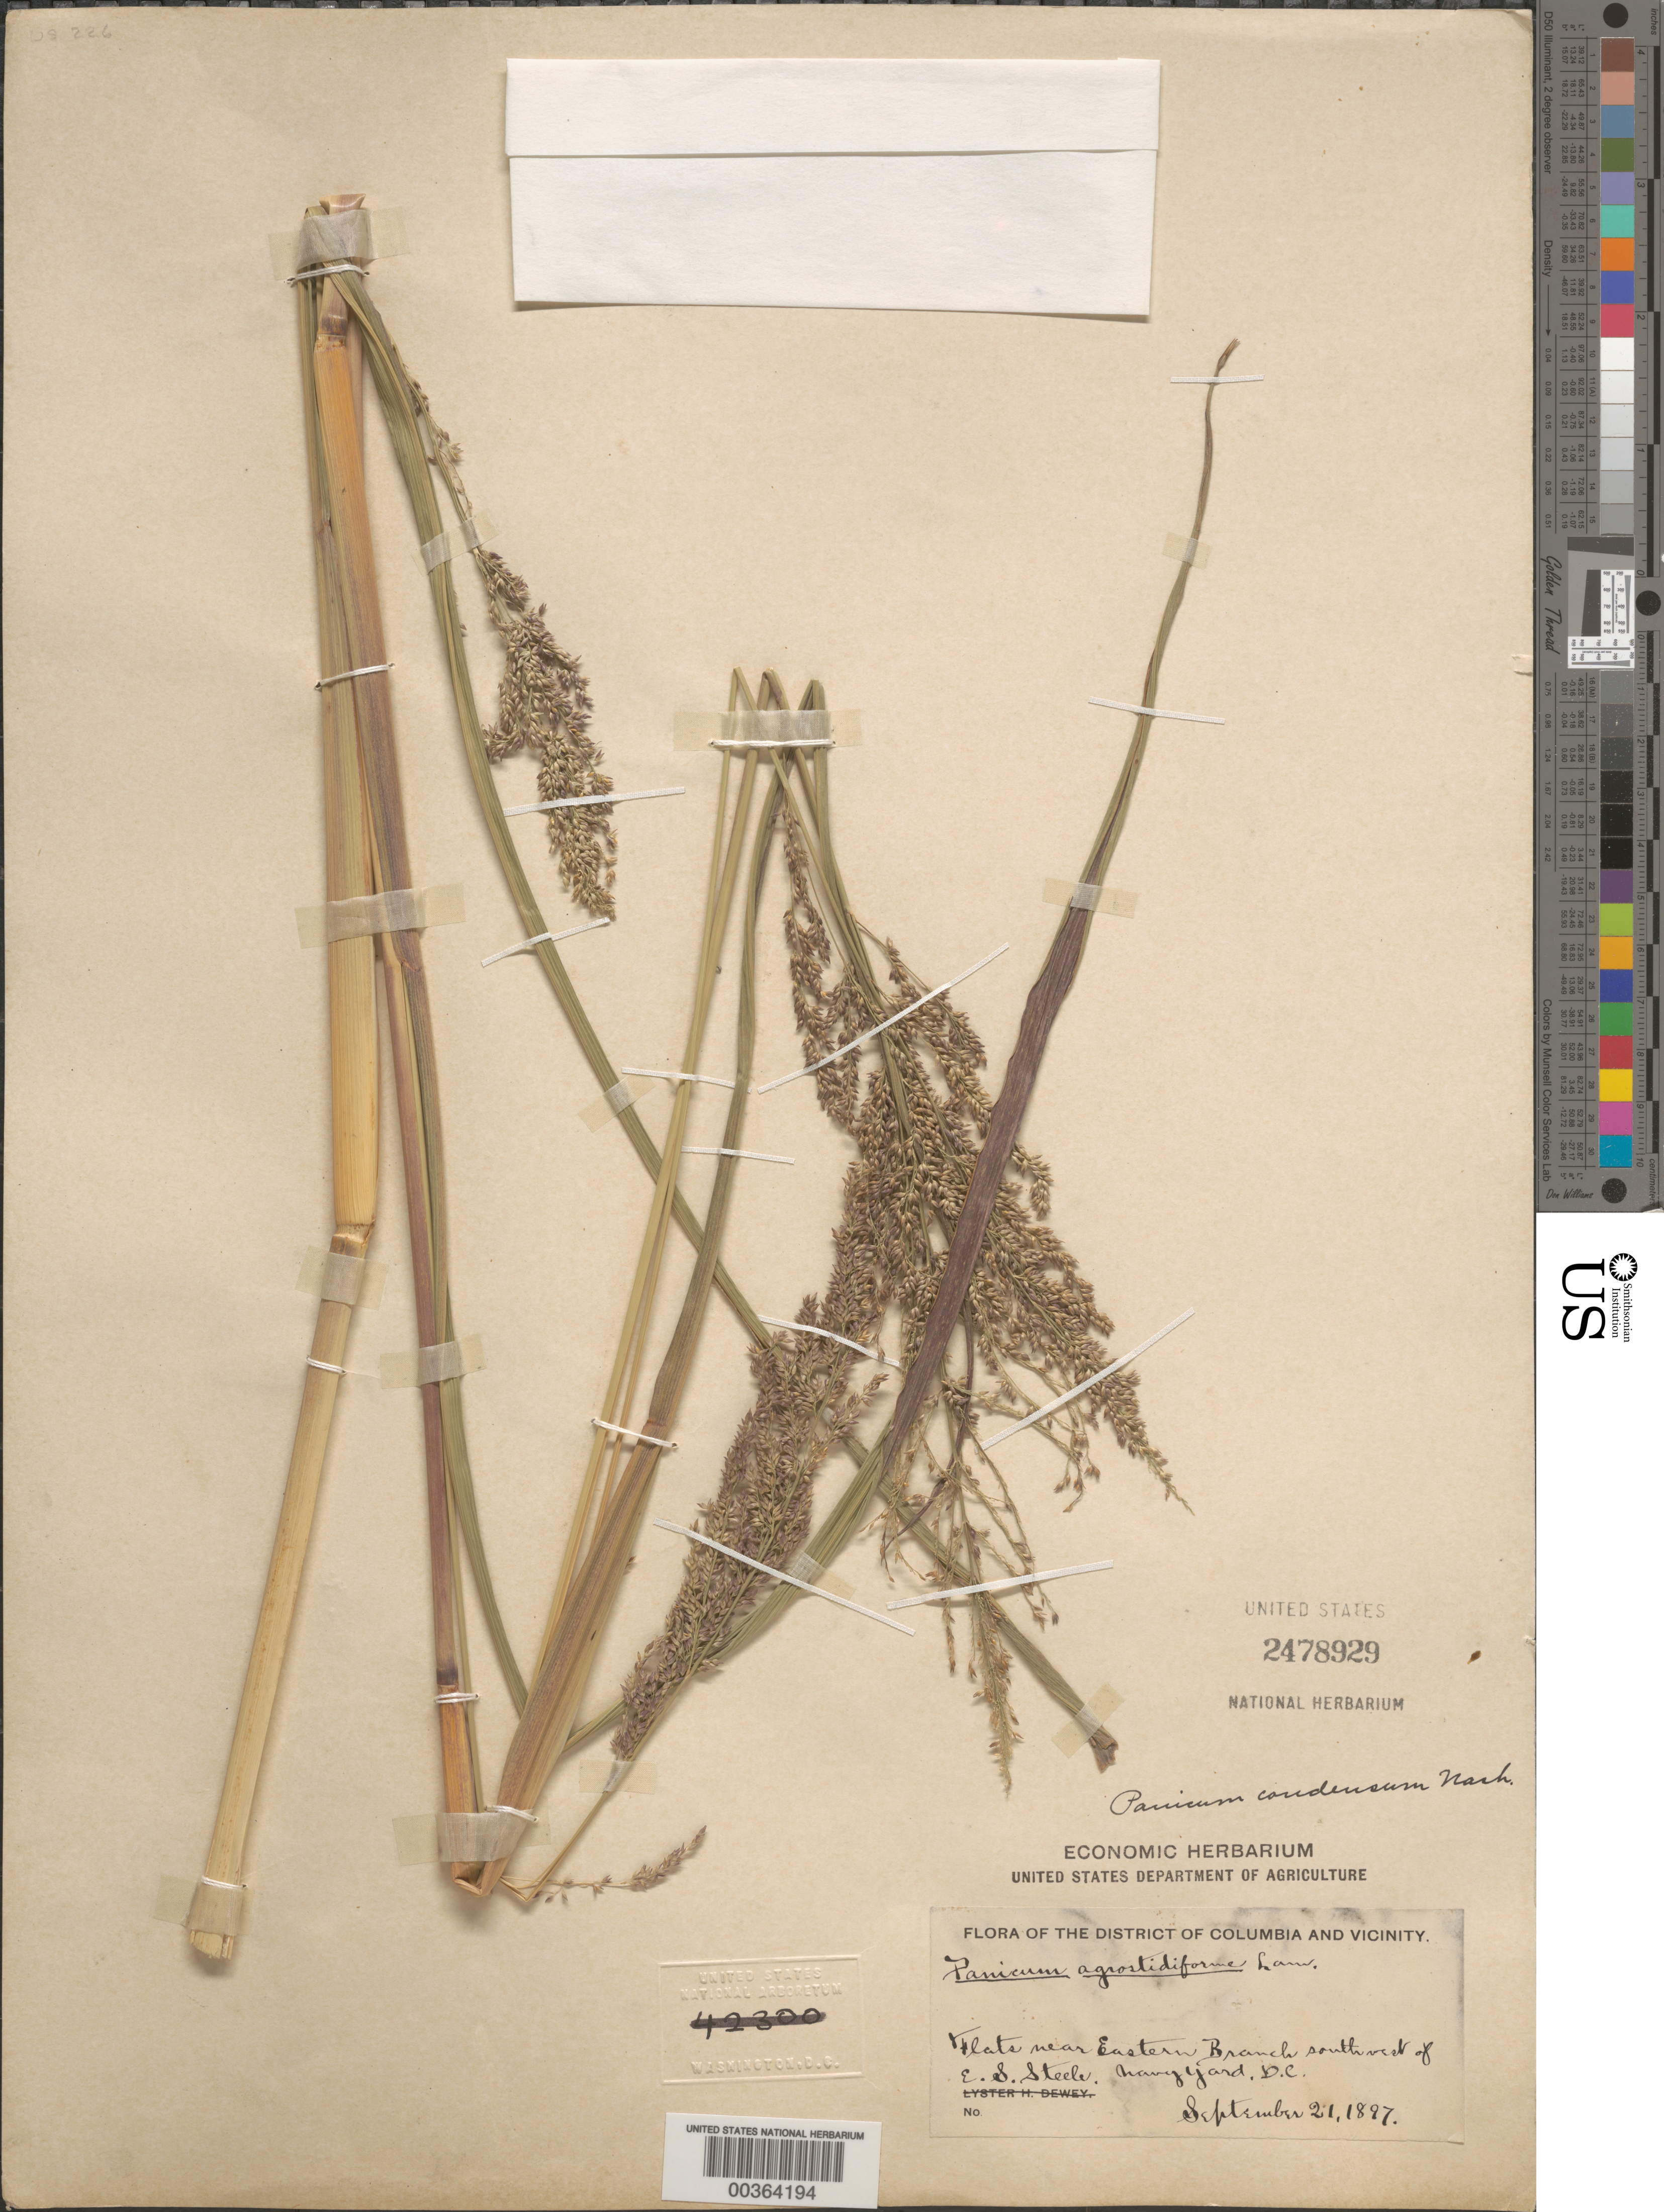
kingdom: Plantae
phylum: Tracheophyta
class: Liliopsida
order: Poales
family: Poaceae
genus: Coleataenia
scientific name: Coleataenia rigidula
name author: (Bosc ex Nees) LeBlond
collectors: E. Steele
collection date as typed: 21 Sep 1897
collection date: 1897-09-21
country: United States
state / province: District of Columbia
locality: Near Eastern Branch SW of Navy Yard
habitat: Flats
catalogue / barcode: US 2478929